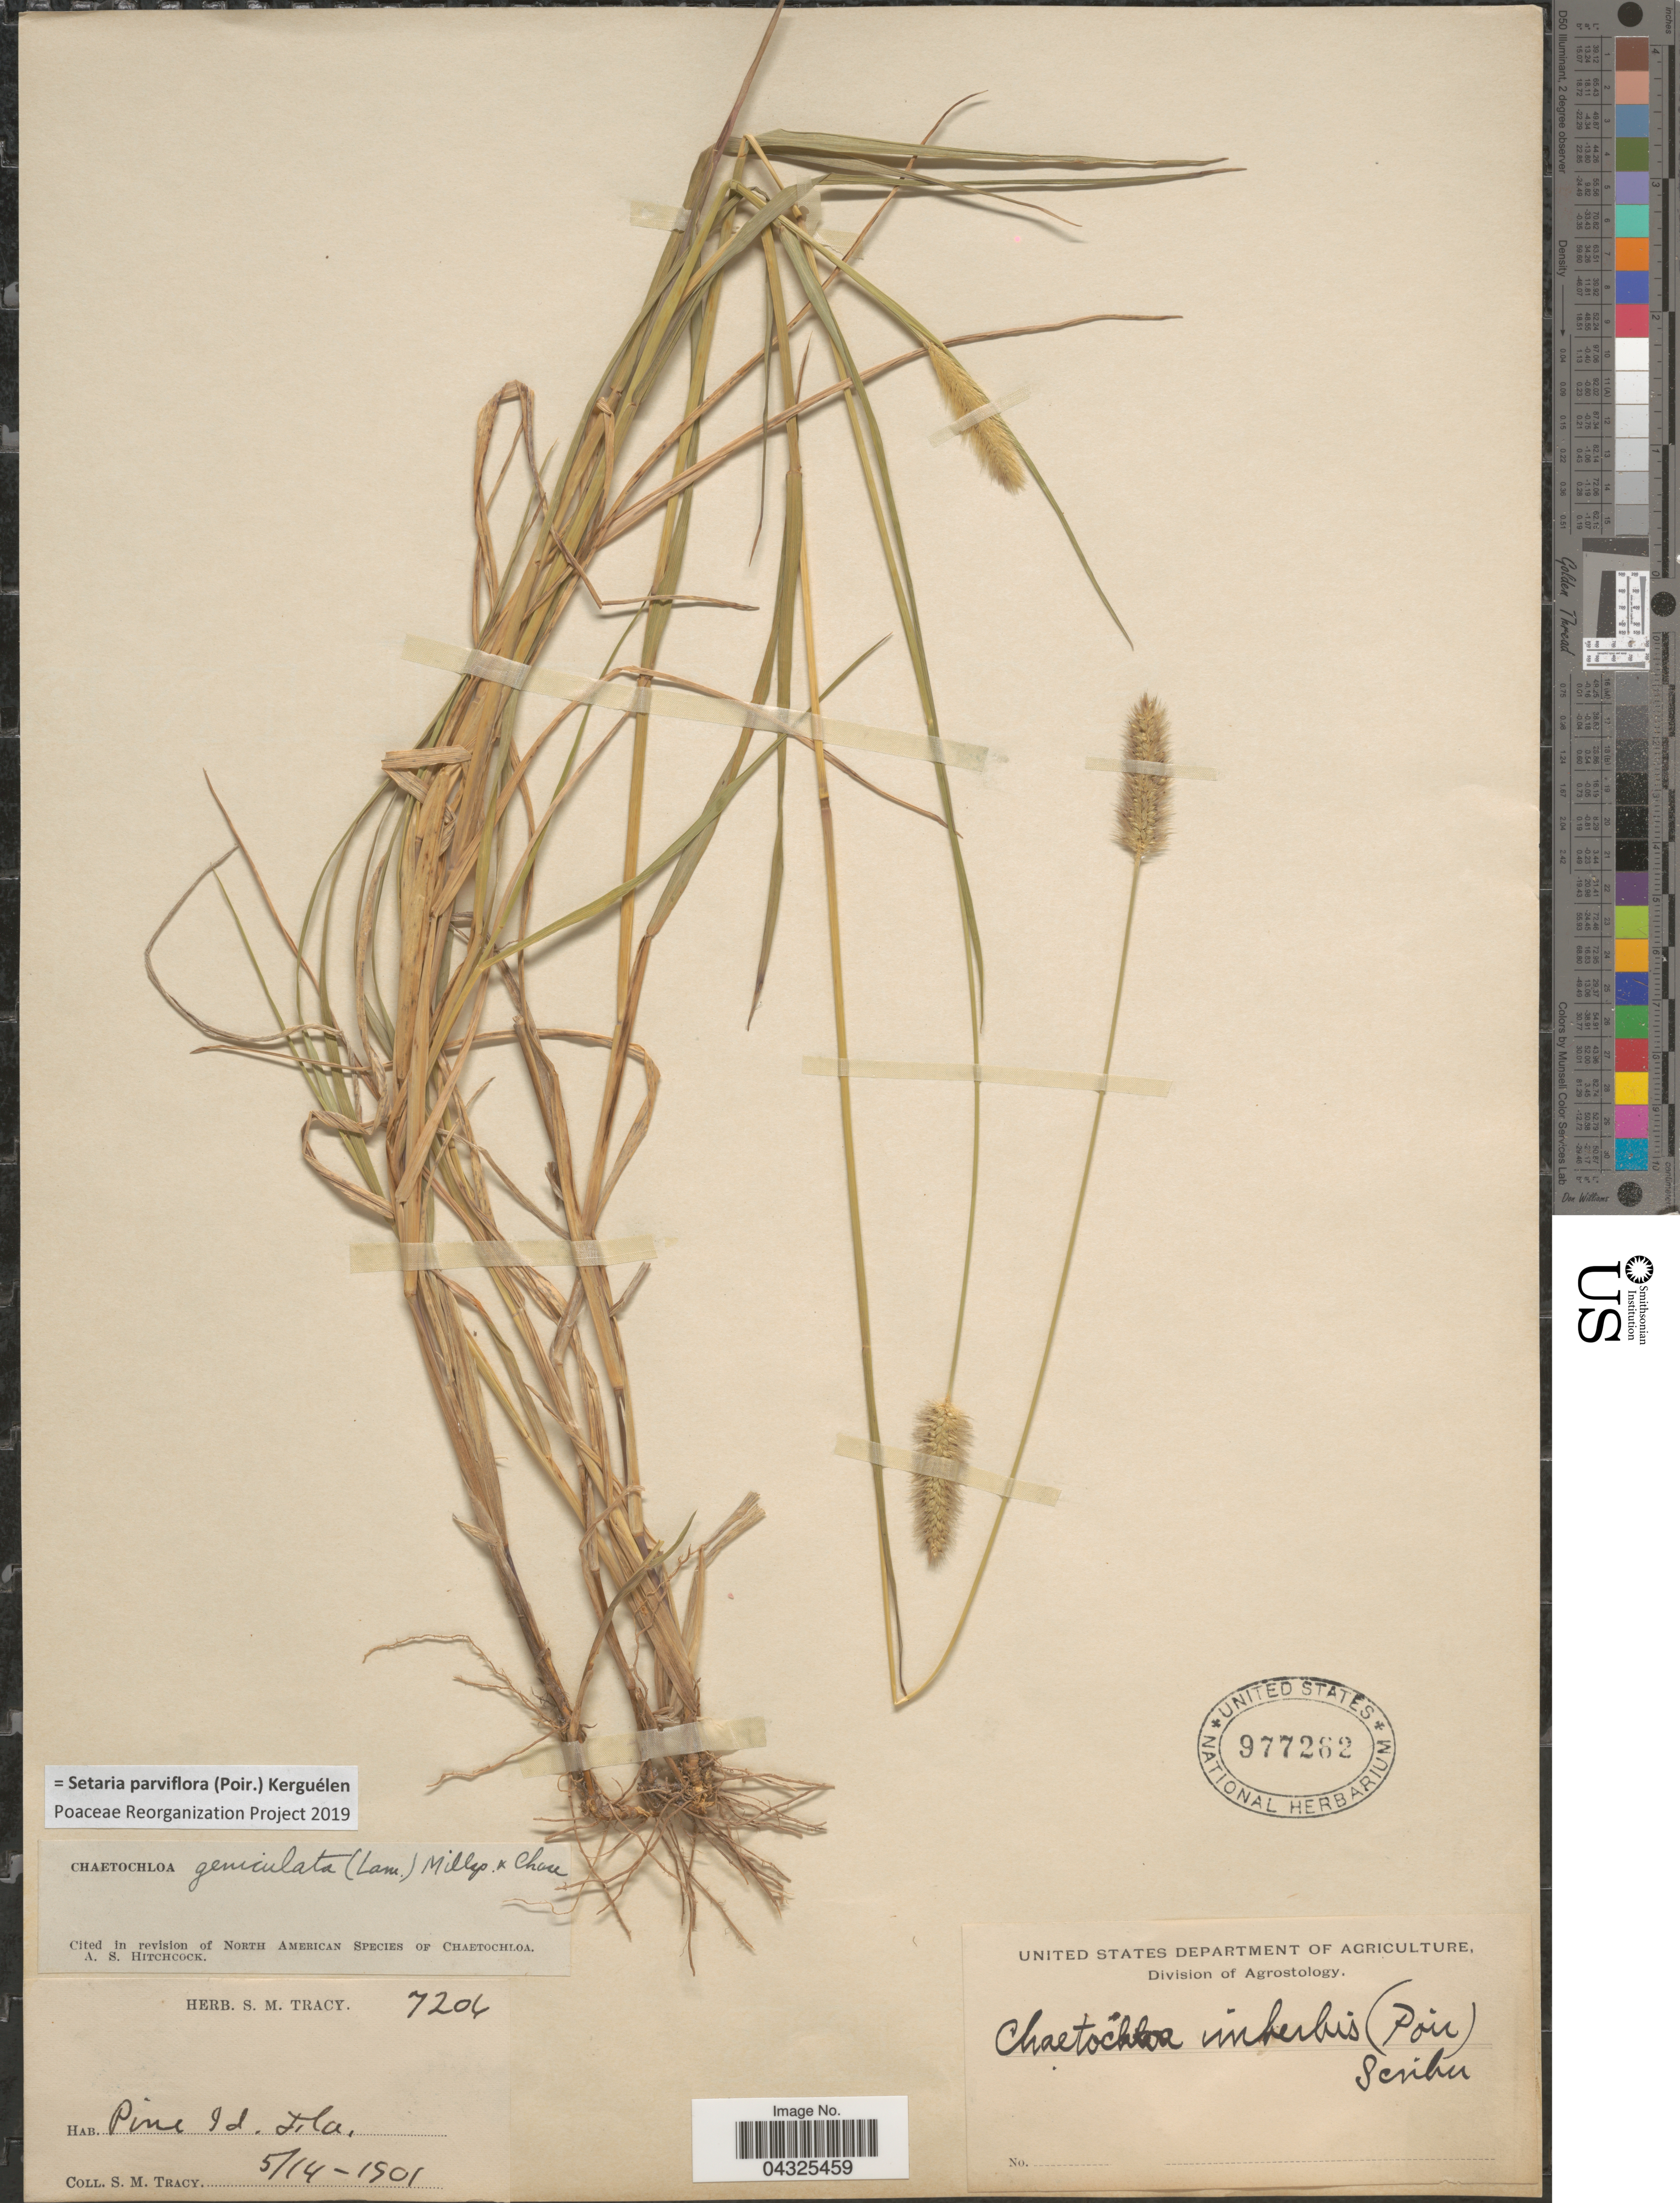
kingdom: Plantae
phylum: Tracheophyta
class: Liliopsida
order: Poales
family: Poaceae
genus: Setaria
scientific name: Setaria parviflora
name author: (Poir.) Kerguélen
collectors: S. M. Tracy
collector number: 7206*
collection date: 1901-05-14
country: United States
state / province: Florida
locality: Pine Id.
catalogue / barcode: US 977262